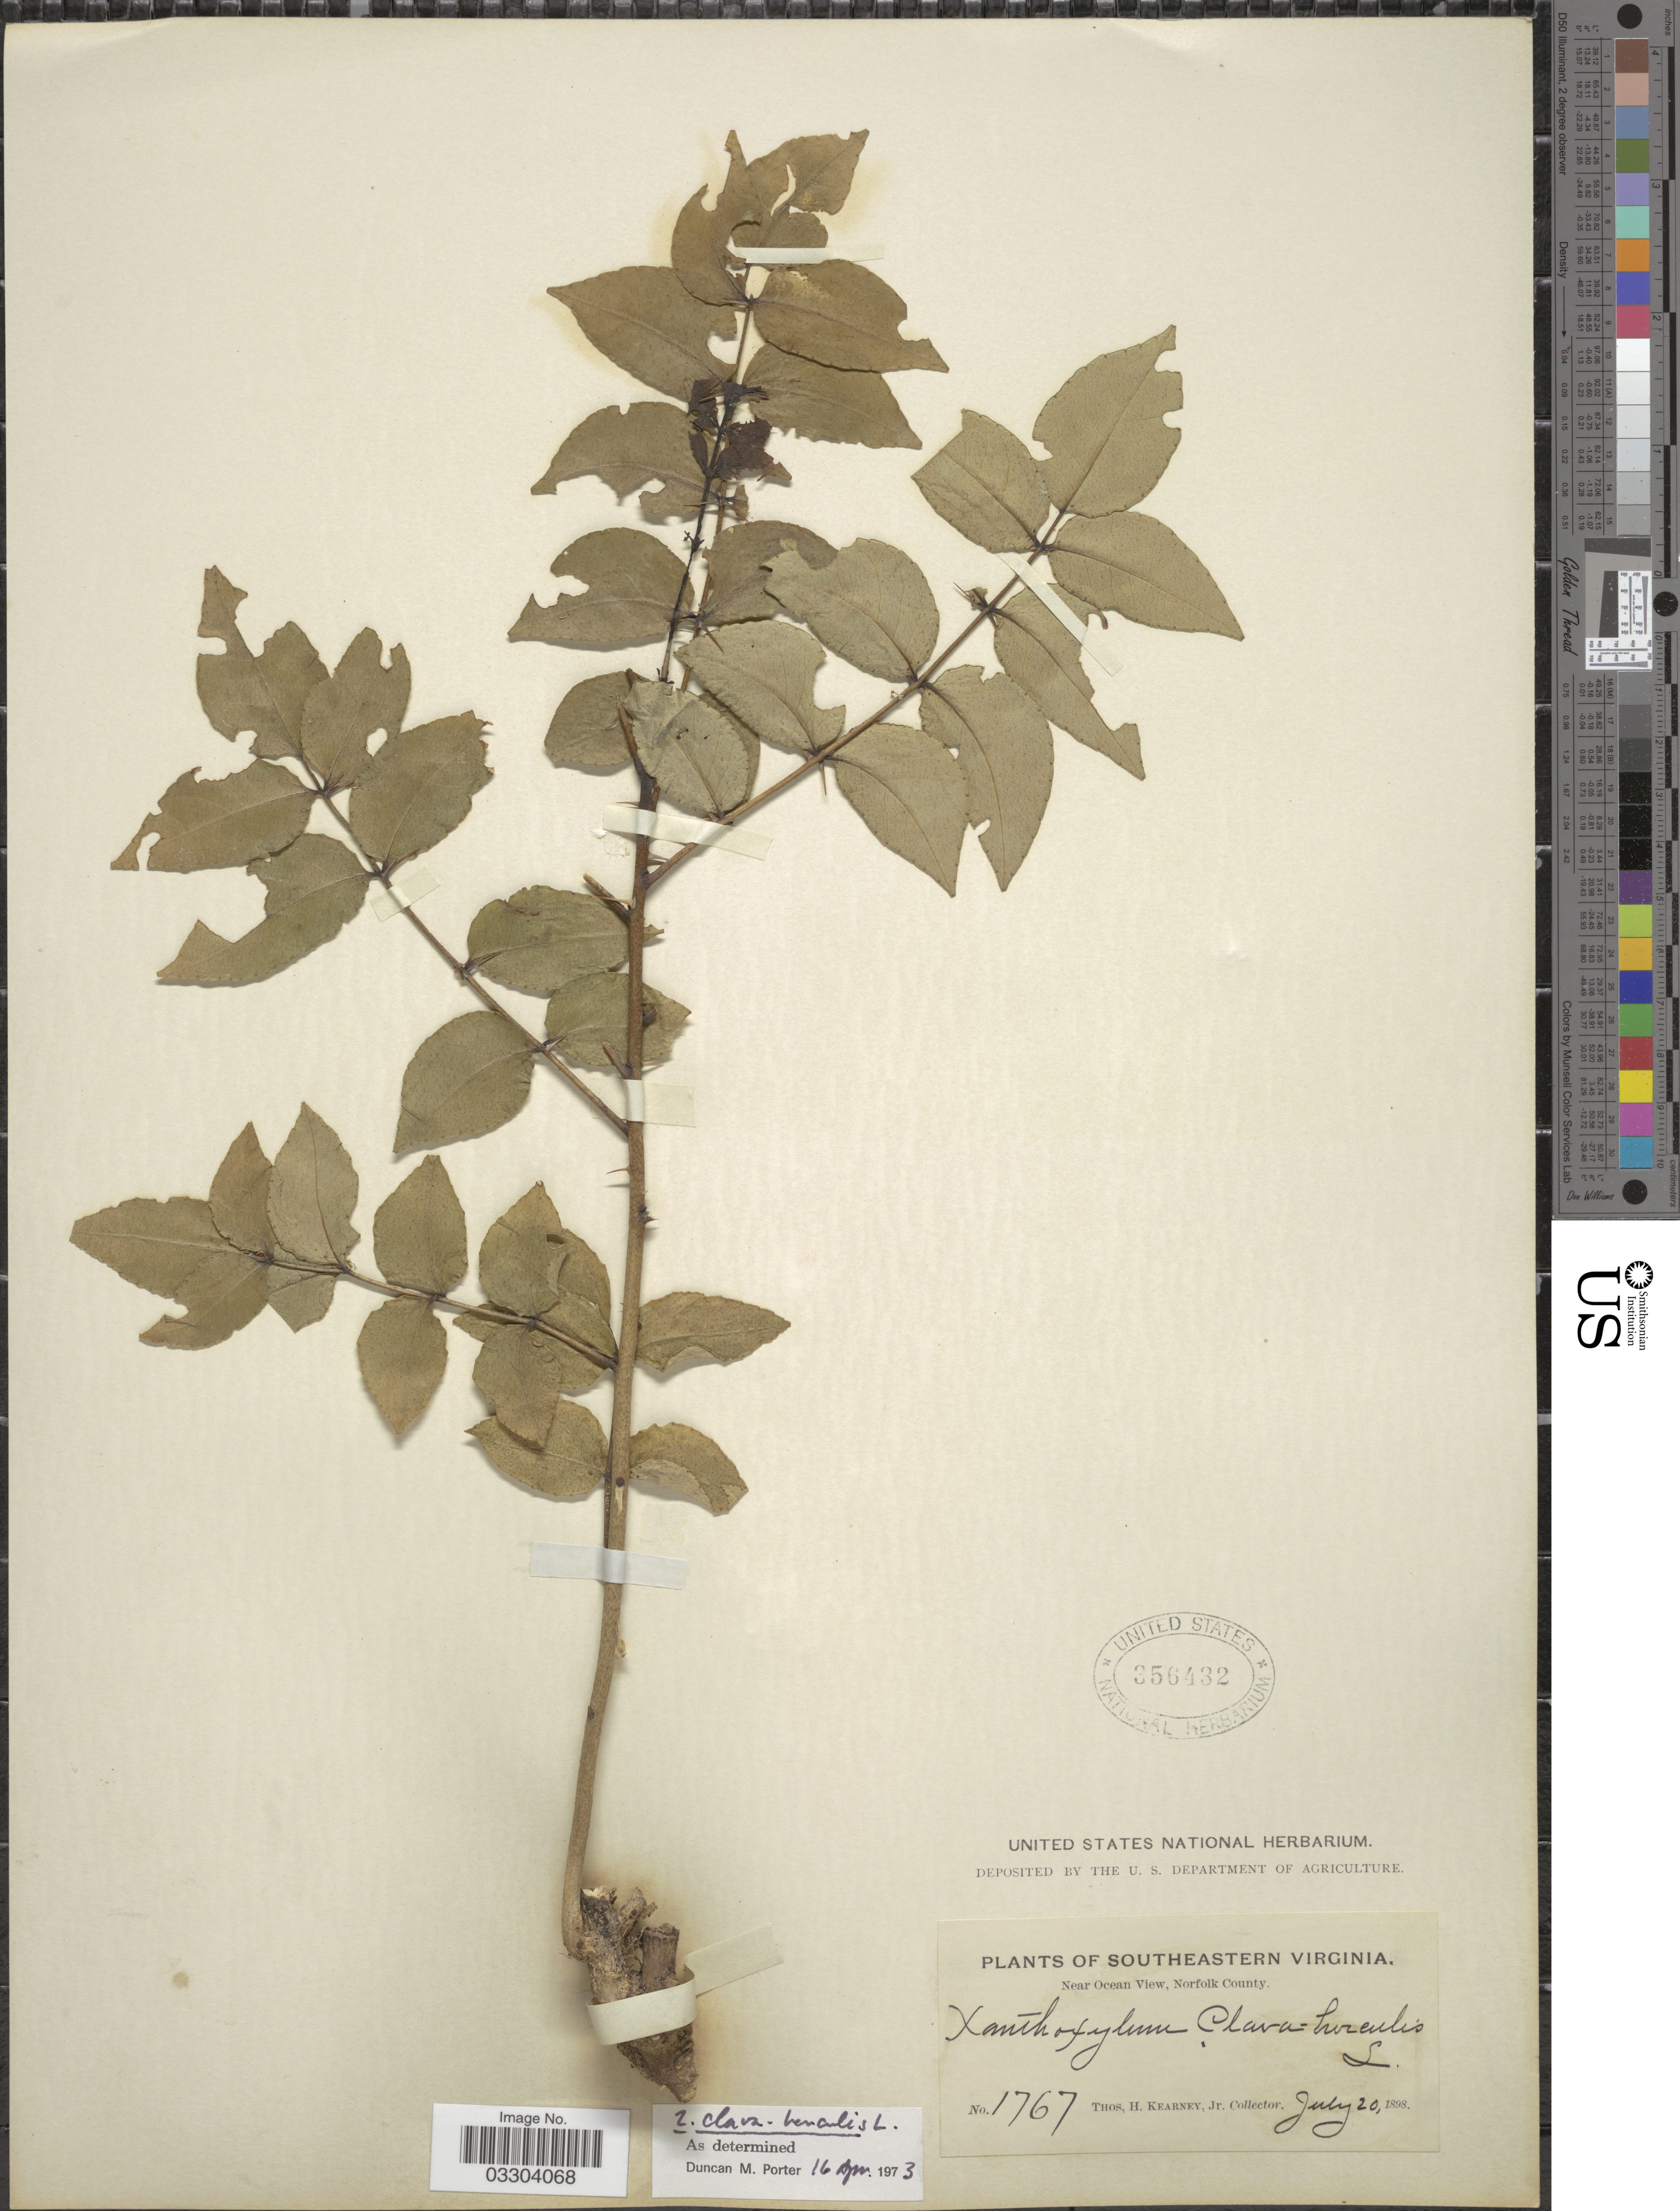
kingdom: Plantae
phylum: Tracheophyta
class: Magnoliopsida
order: Sapindales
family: Rutaceae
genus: Zanthoxylum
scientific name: Zanthoxylum clava-herculis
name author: L.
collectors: T. H. Kearney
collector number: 1767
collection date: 1898-07-20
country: United States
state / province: Virginia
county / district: City of Norfolk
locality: Southeastern Virginia. Near Ocean View, Norfolk County.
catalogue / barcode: US 356432